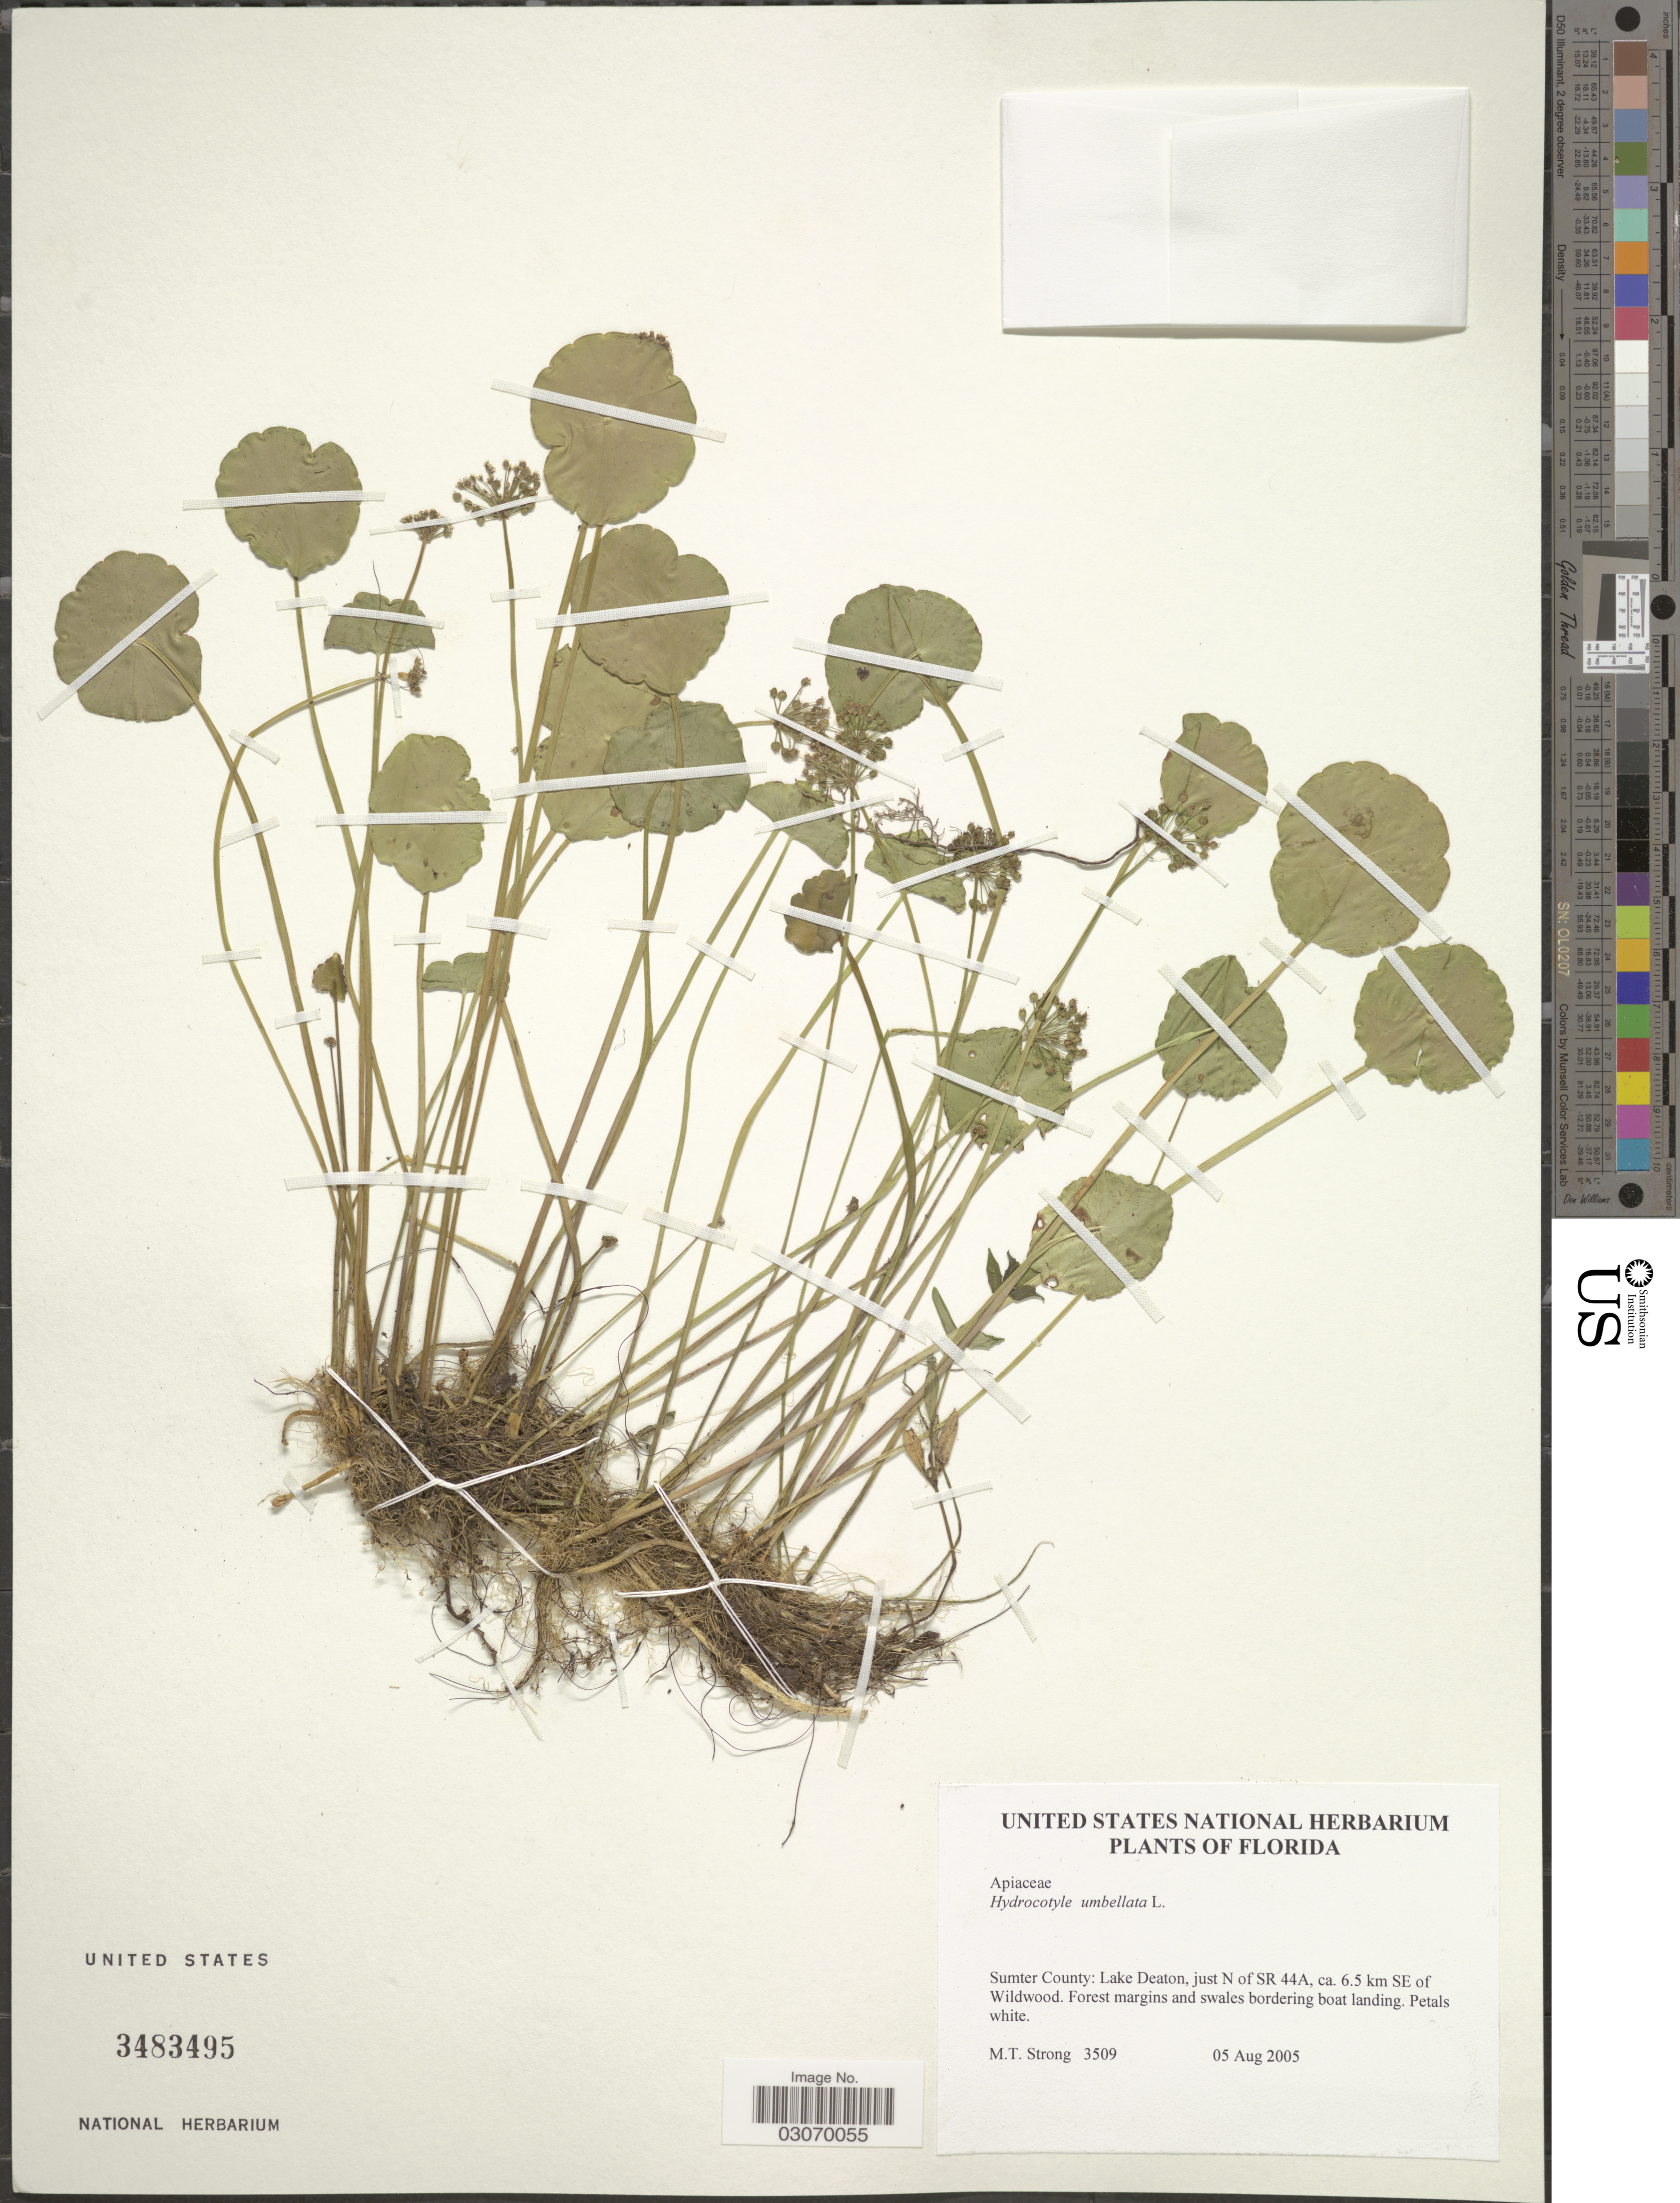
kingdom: Plantae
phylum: Tracheophyta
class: Magnoliopsida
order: Apiales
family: Araliaceae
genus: Hydrocotyle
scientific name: Hydrocotyle umbellata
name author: L.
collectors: M. T. Strong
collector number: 3509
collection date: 2005-08-05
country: United States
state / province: Florida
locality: Sumter County: Lake Deaton, just N of SR 44A, ca. 6.5 km SE of Wildwood.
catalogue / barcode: US 3483495